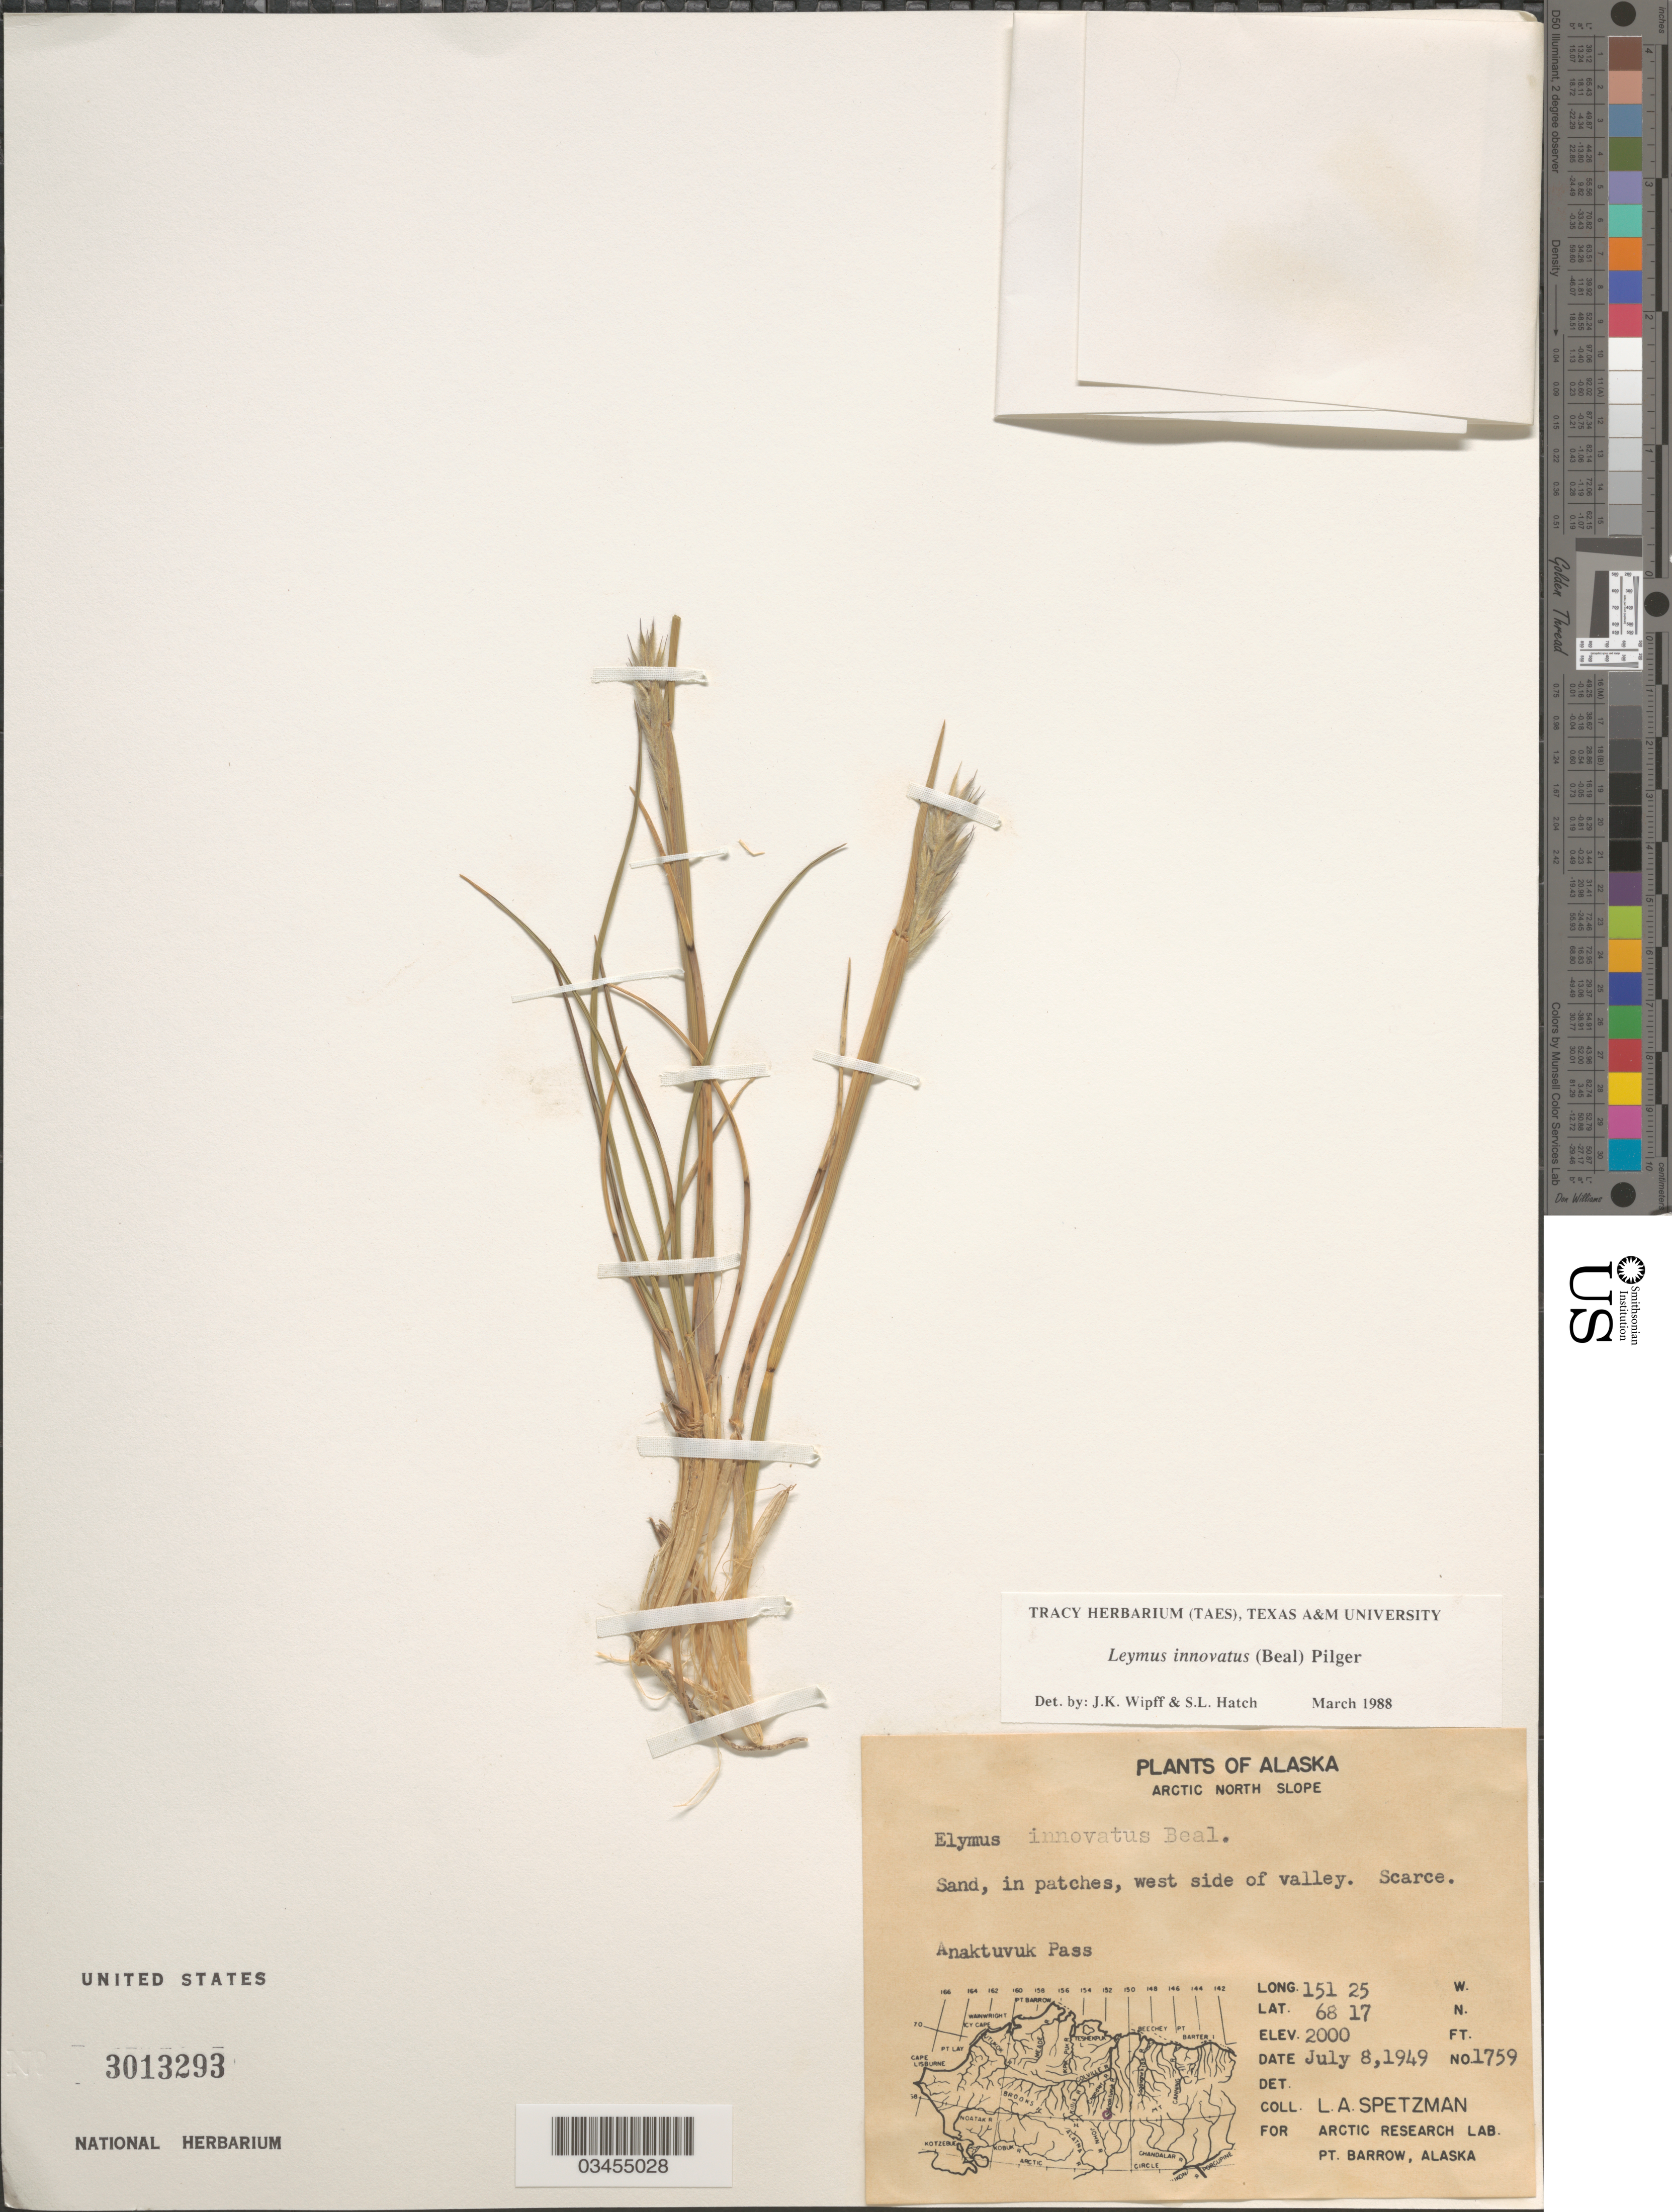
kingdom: Plantae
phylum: Tracheophyta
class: Liliopsida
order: Poales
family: Poaceae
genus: Leymus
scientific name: Leymus innovatus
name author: (W.J. Beal) Pilg.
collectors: L. Spetzman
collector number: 1759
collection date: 1949-07-08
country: United States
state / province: Alaska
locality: Arctic North Slope. Sand, in patches, west side of valley. Scarce. Anaktuvuk Pass.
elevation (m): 610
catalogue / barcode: US 3013293